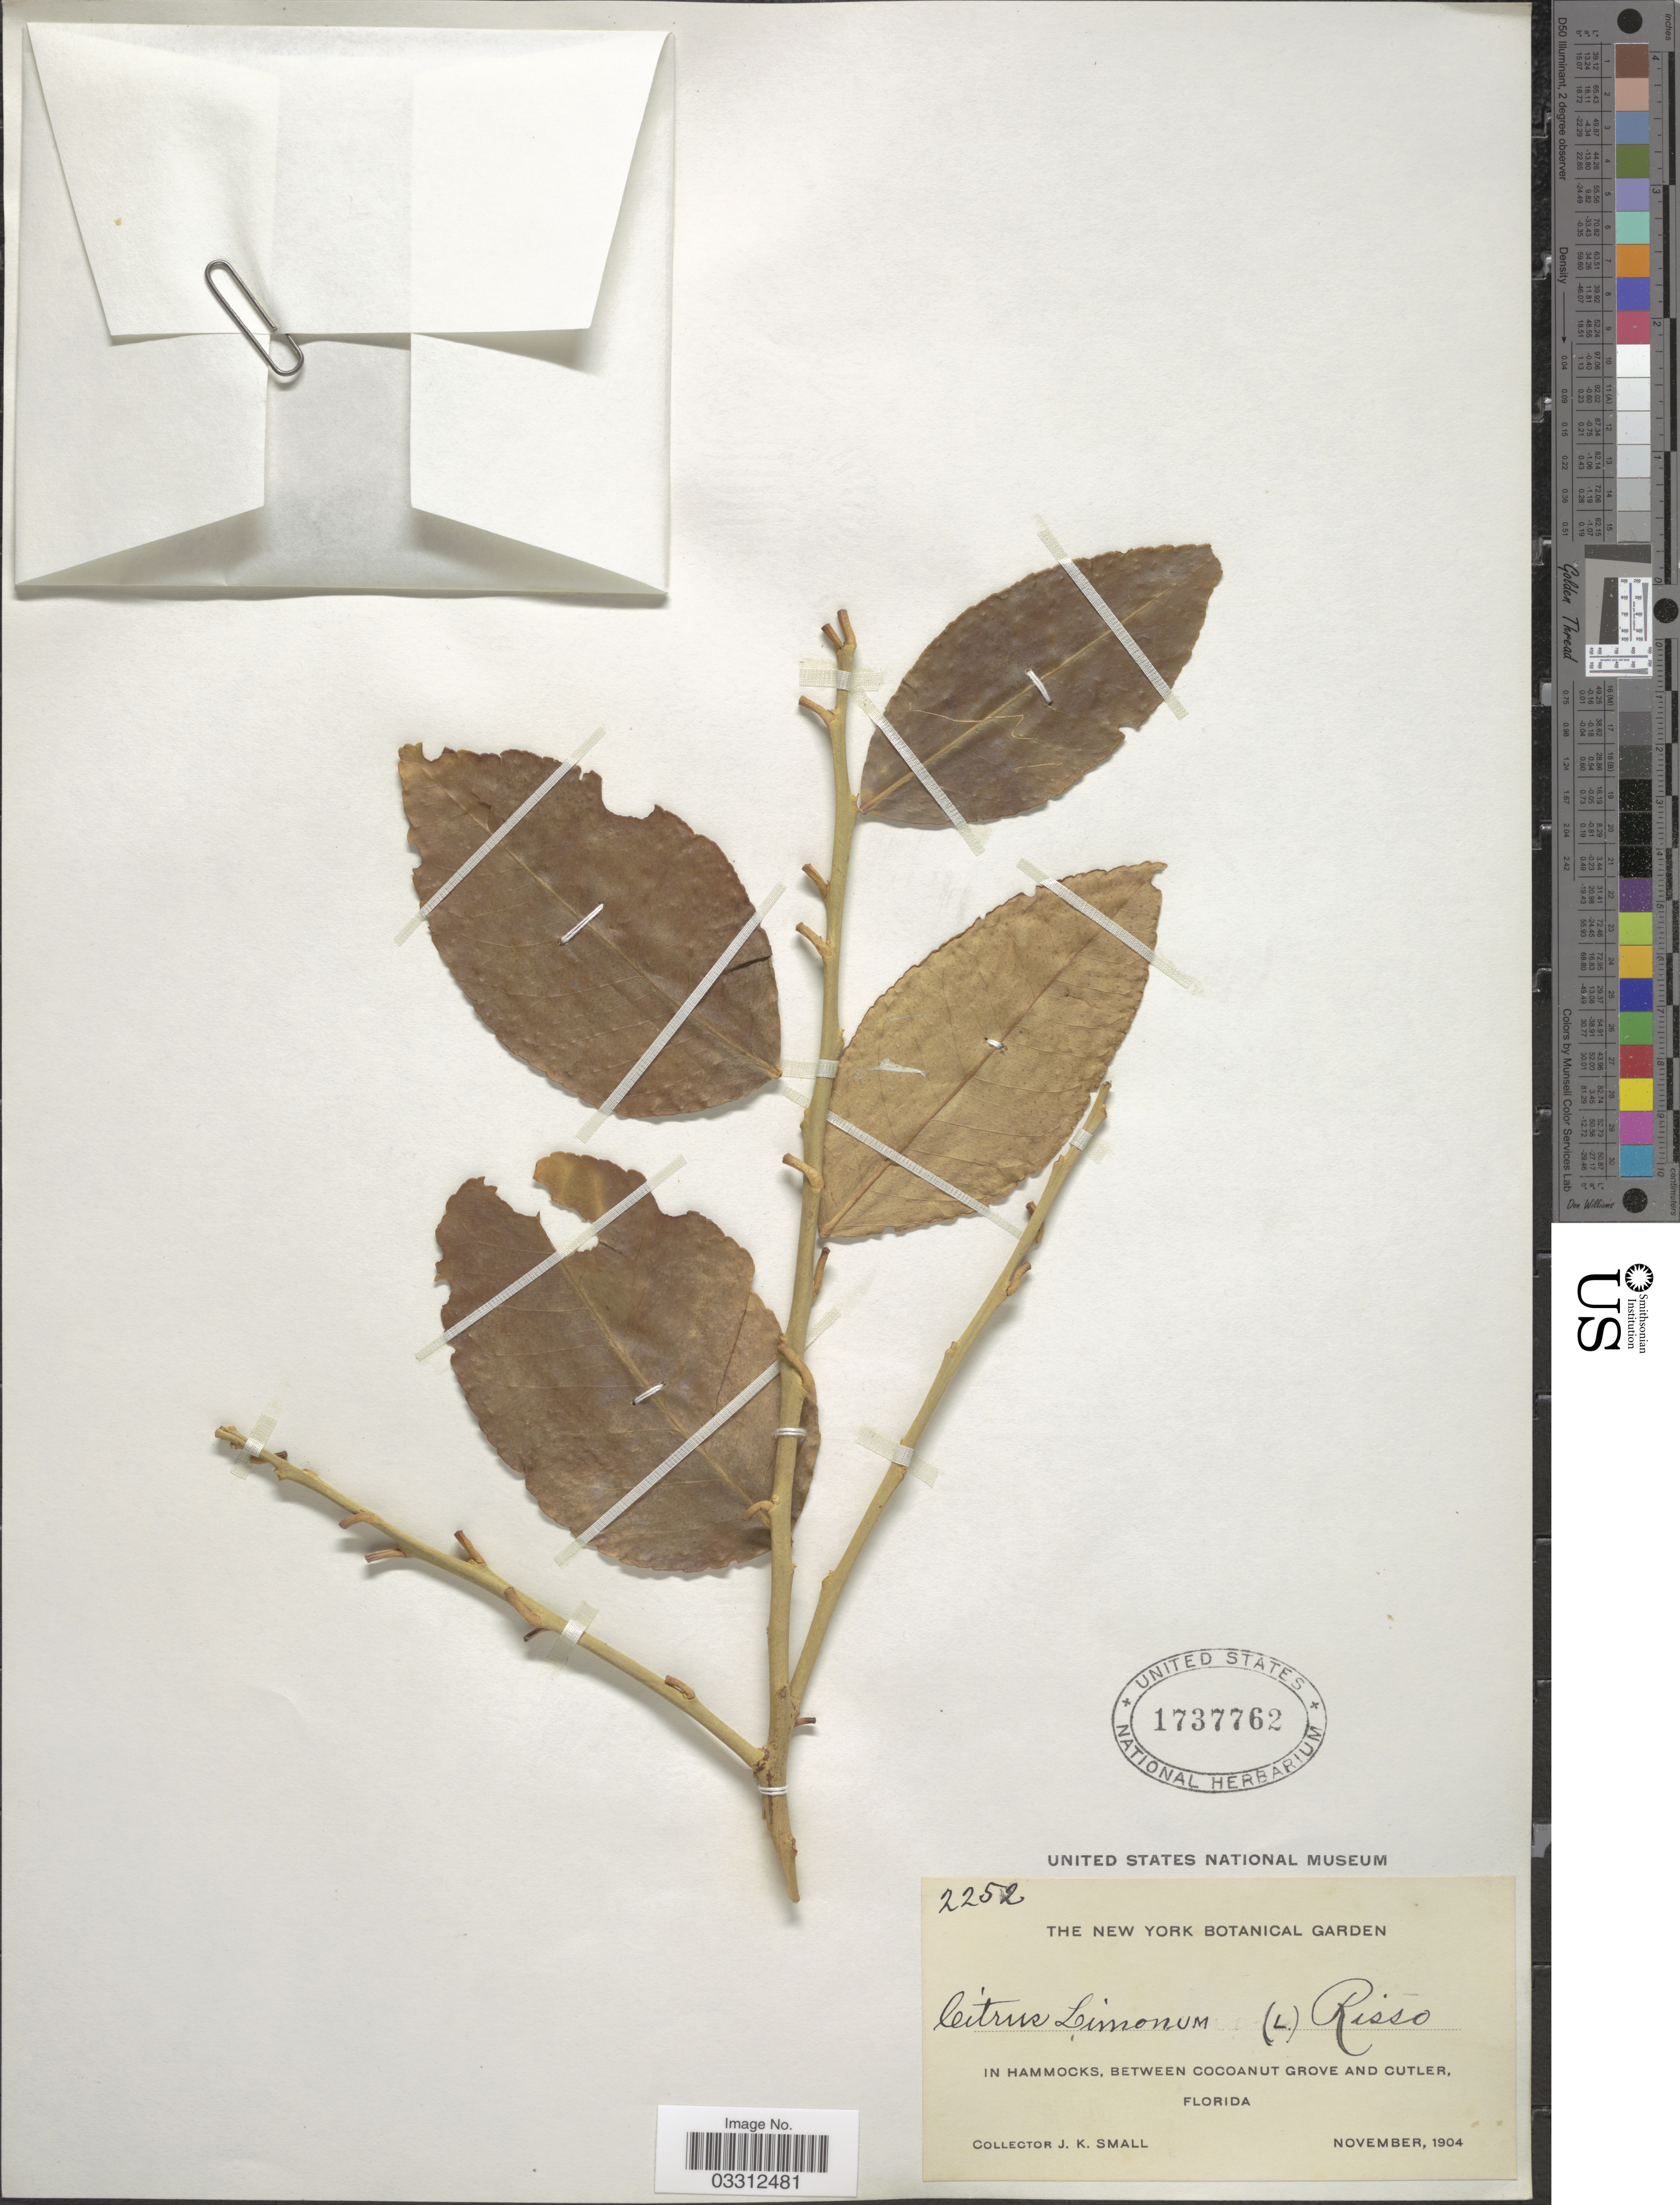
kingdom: Plantae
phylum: Tracheophyta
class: Magnoliopsida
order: Sapindales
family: Rutaceae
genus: Citrus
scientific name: Citrus x limon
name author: (L.) Osbeck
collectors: J. K. Small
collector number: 2252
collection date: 1904-11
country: United States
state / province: Florida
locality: In Hammocks, between Cocoanut Grove and Cutler.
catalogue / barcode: US 1737762